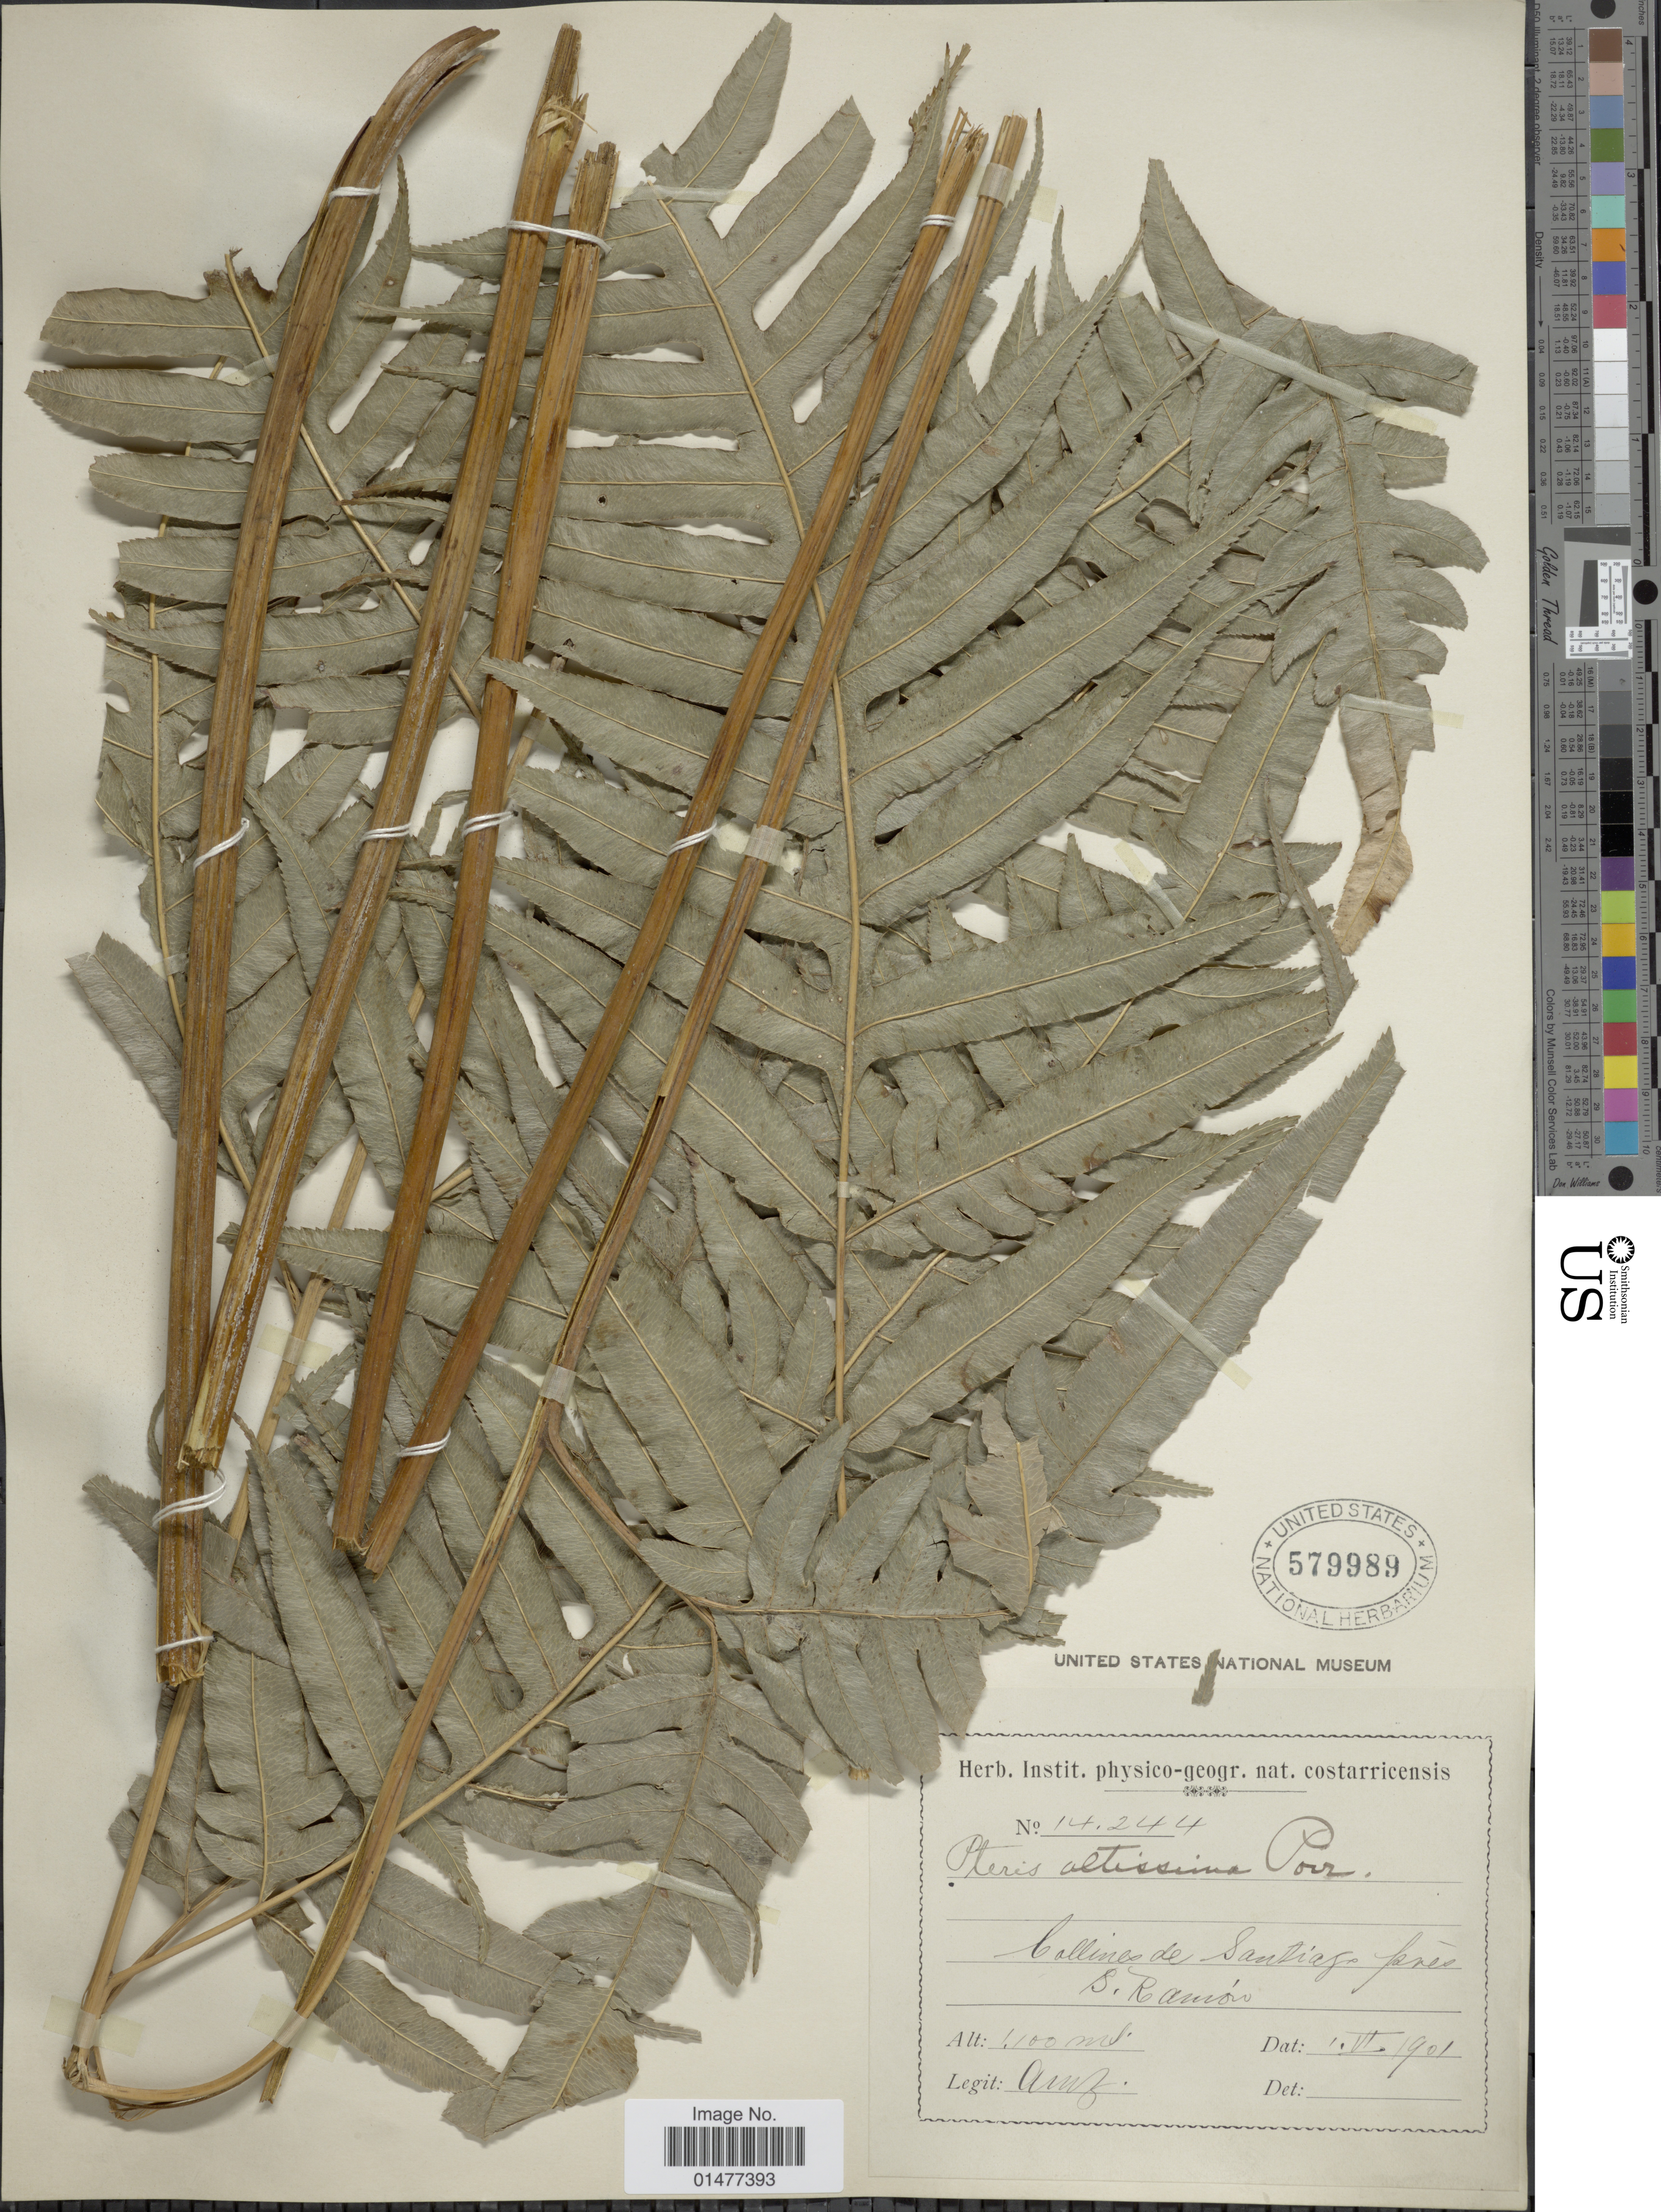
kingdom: Plantae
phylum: Tracheophyta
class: Polypodiopsida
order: Polypodiales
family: Pteridaceae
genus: Pteris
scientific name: Pteris altissima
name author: Poir.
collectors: A. Brenes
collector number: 14244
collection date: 1901-07-01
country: Costa Rica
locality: Collines de Santiago pres S. Ramon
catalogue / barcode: US 579989